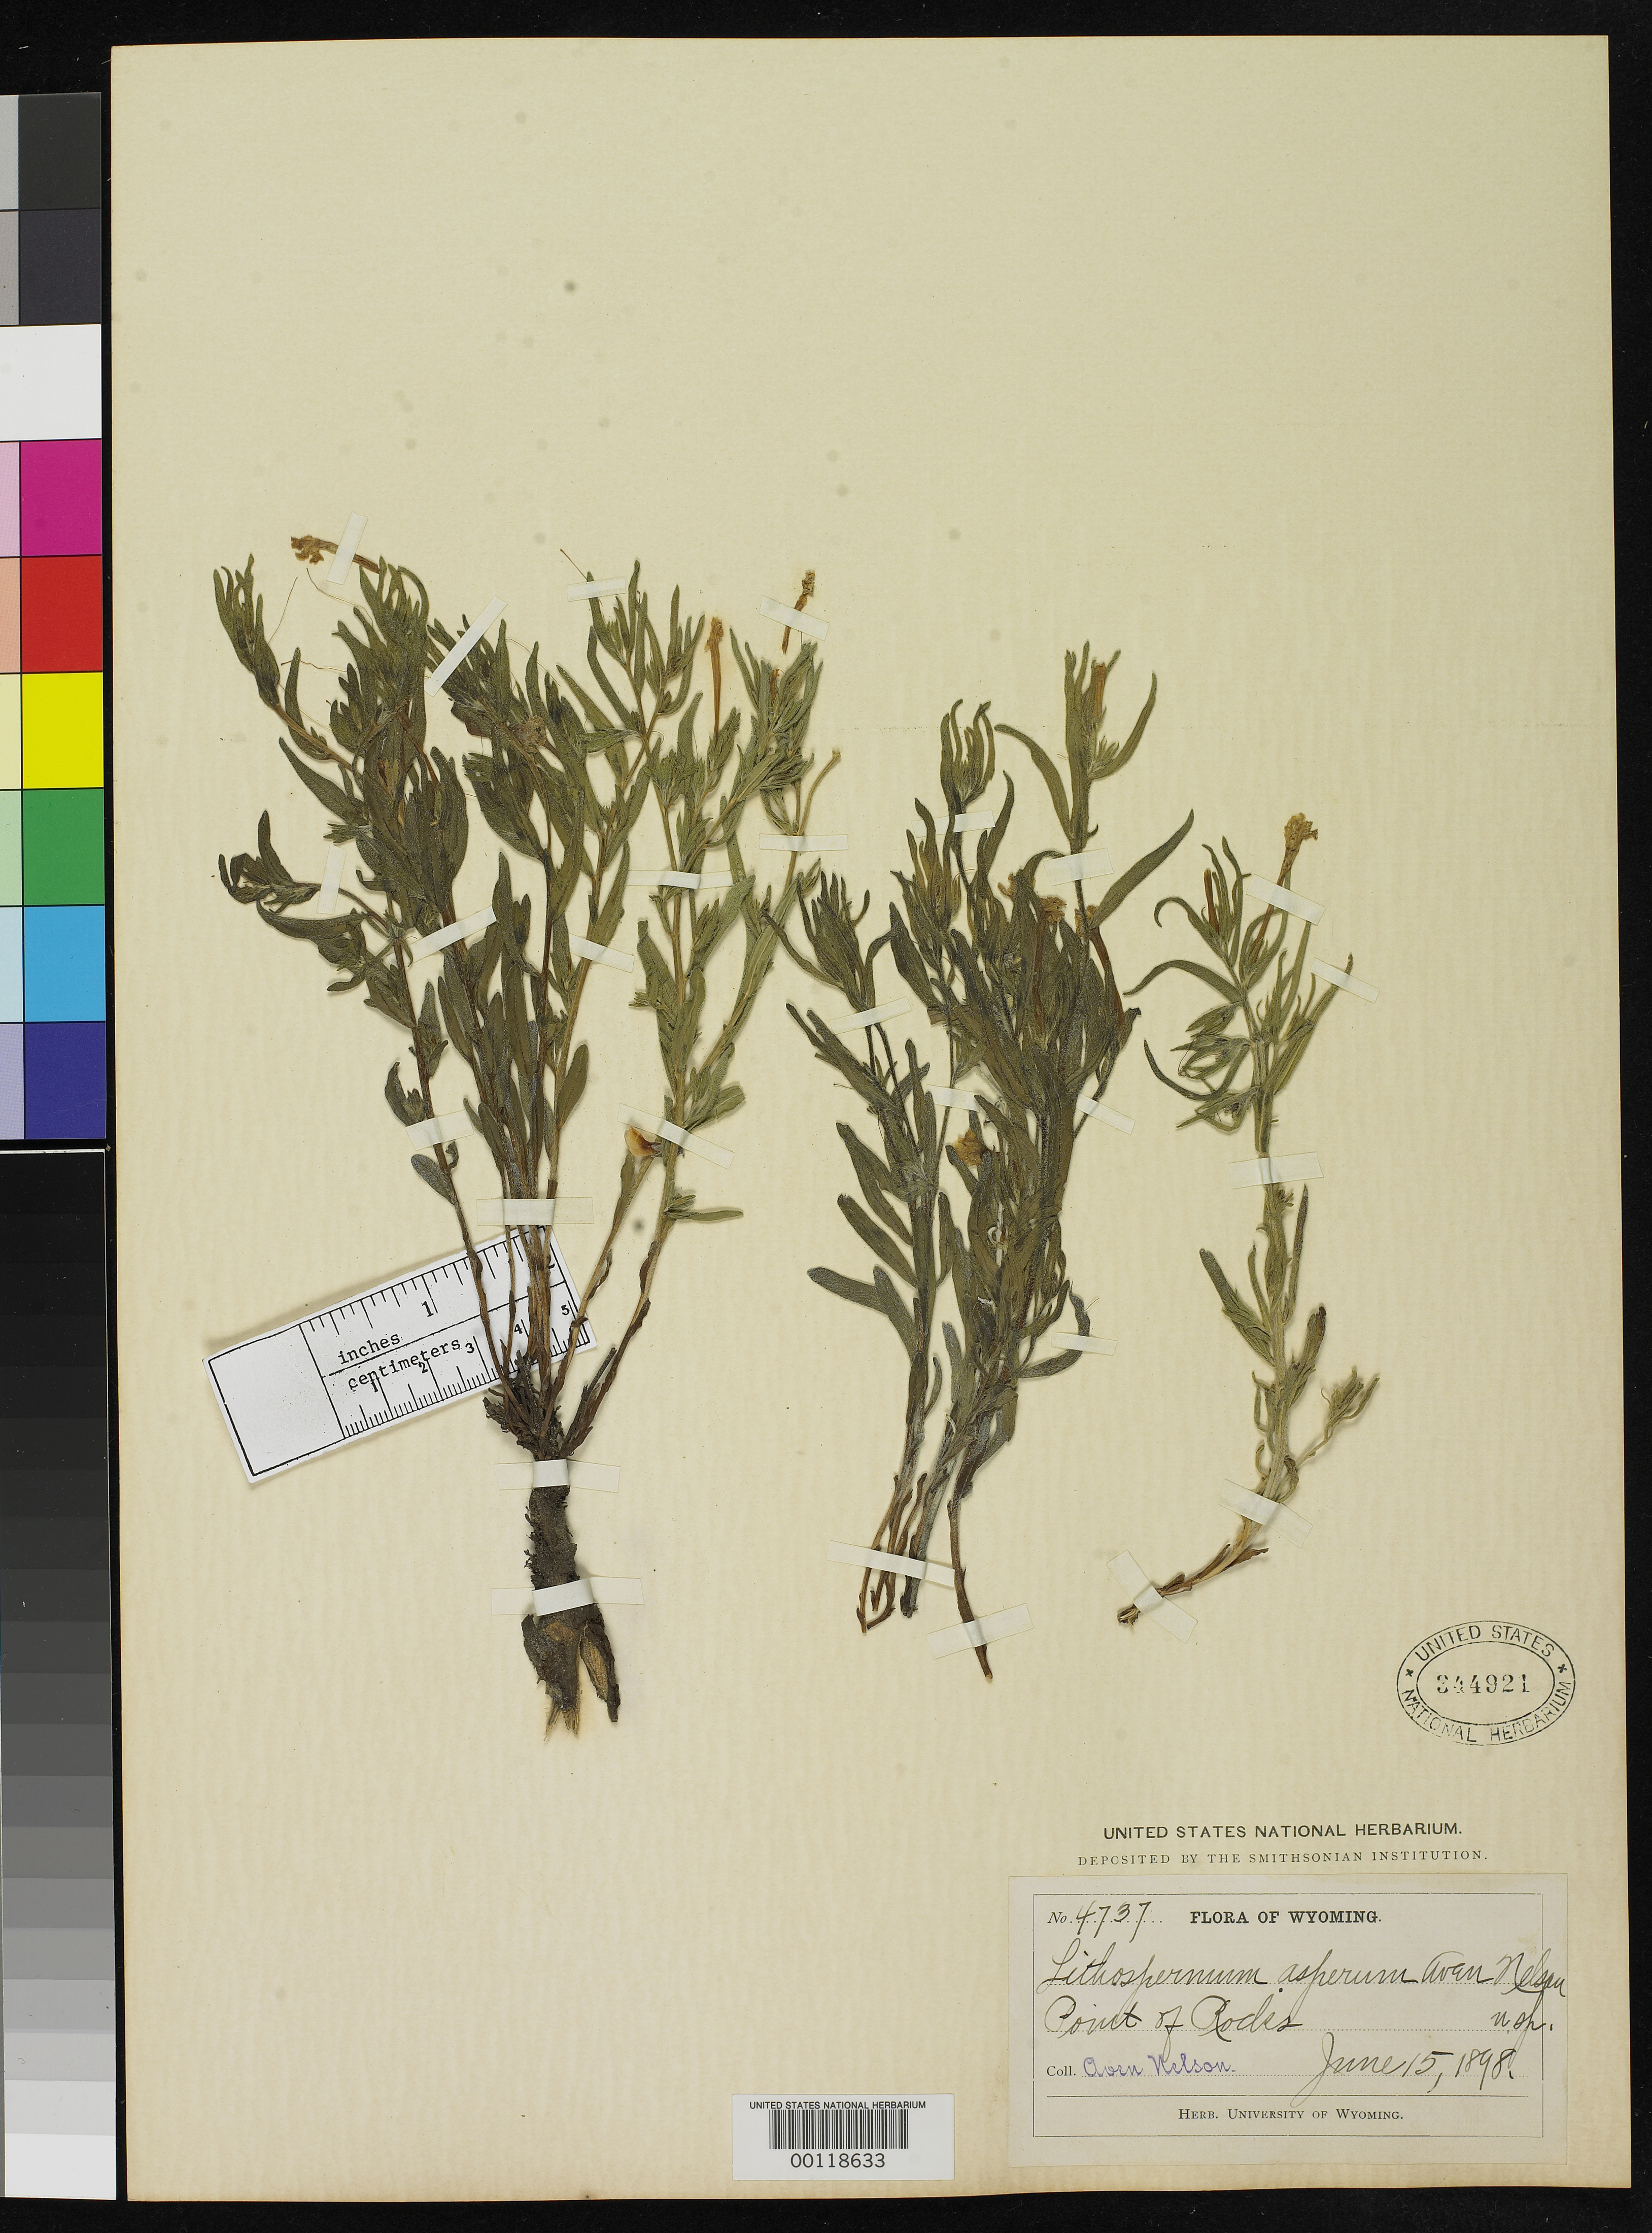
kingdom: Plantae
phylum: Tracheophyta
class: Magnoliopsida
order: Boraginales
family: Boraginaceae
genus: Lithospermum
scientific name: Lithospermum asperum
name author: A. Nelson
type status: Type Collection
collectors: A. Nelson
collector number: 4737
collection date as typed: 15 Jun 1898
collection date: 1898-06-15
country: United States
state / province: Wyoming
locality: Point of Rocks.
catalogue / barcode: US 344921